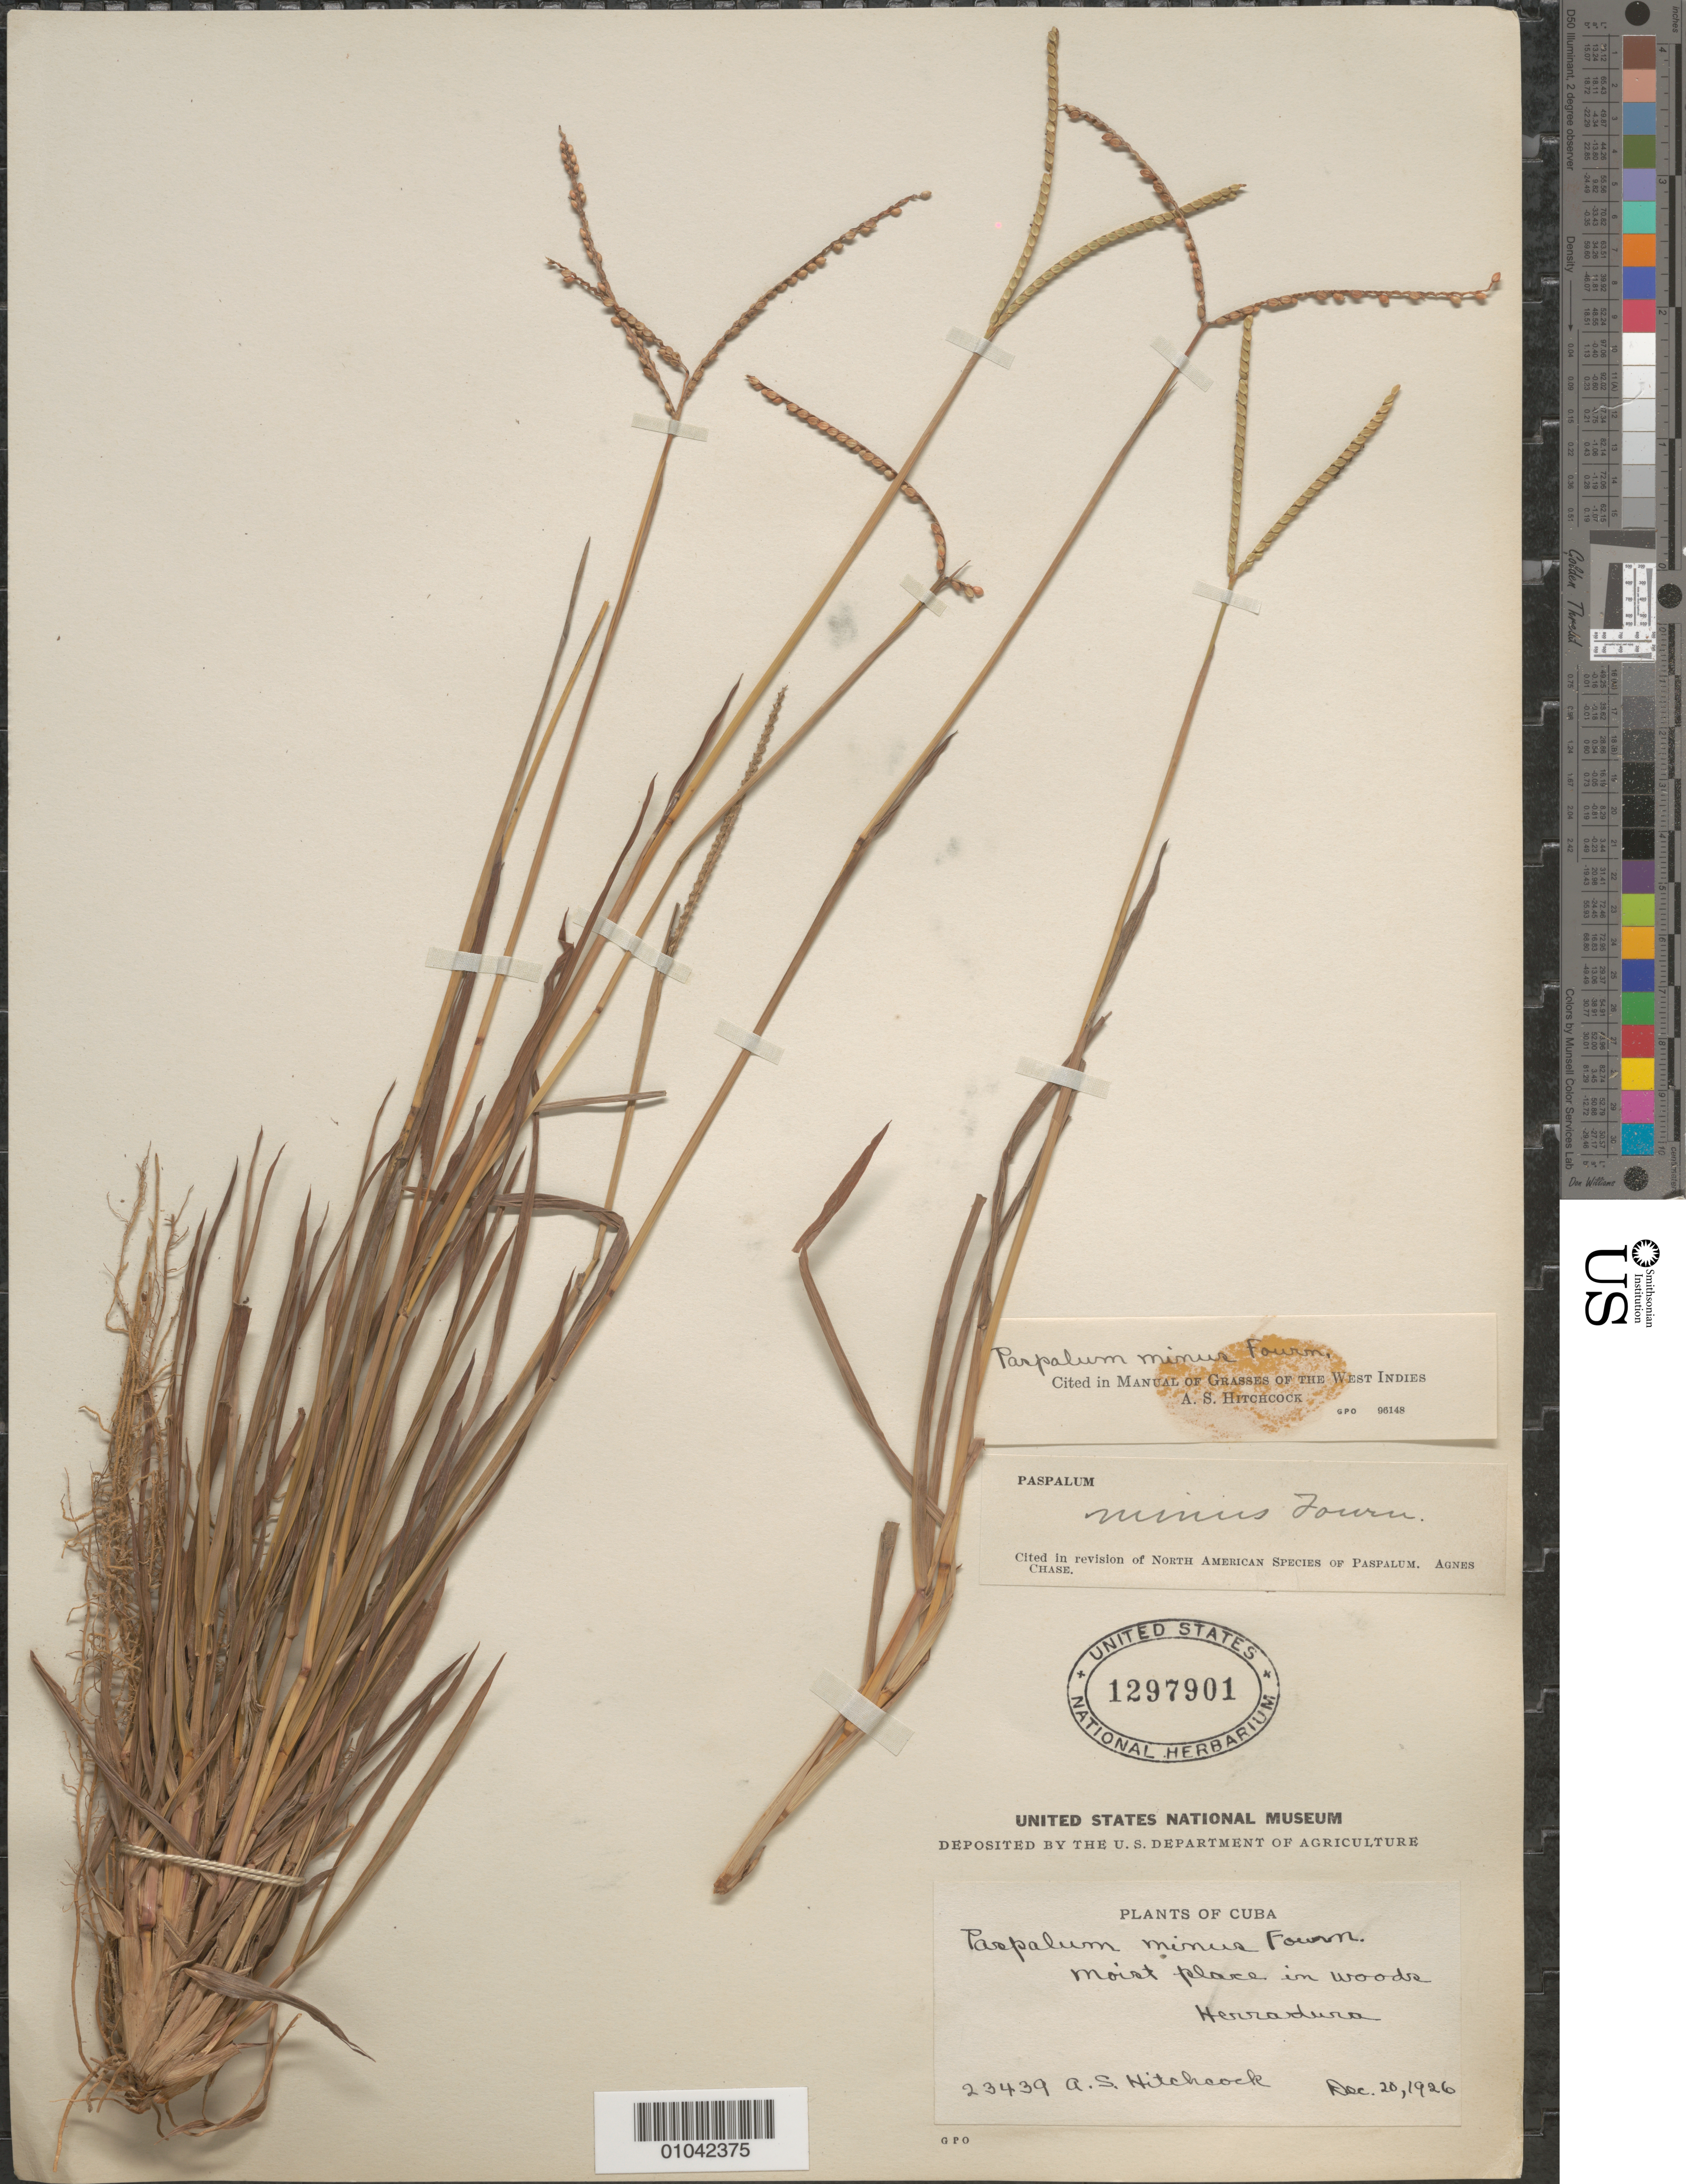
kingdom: Plantae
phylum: Tracheophyta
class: Liliopsida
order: Poales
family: Poaceae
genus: Paspalum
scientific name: Paspalum minus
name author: E. Fourn.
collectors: A. S. Hitchcock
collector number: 23439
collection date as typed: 20 Dec 1926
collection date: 1926-12-20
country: Cuba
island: Cuba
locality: Herradura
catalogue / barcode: US 1297901